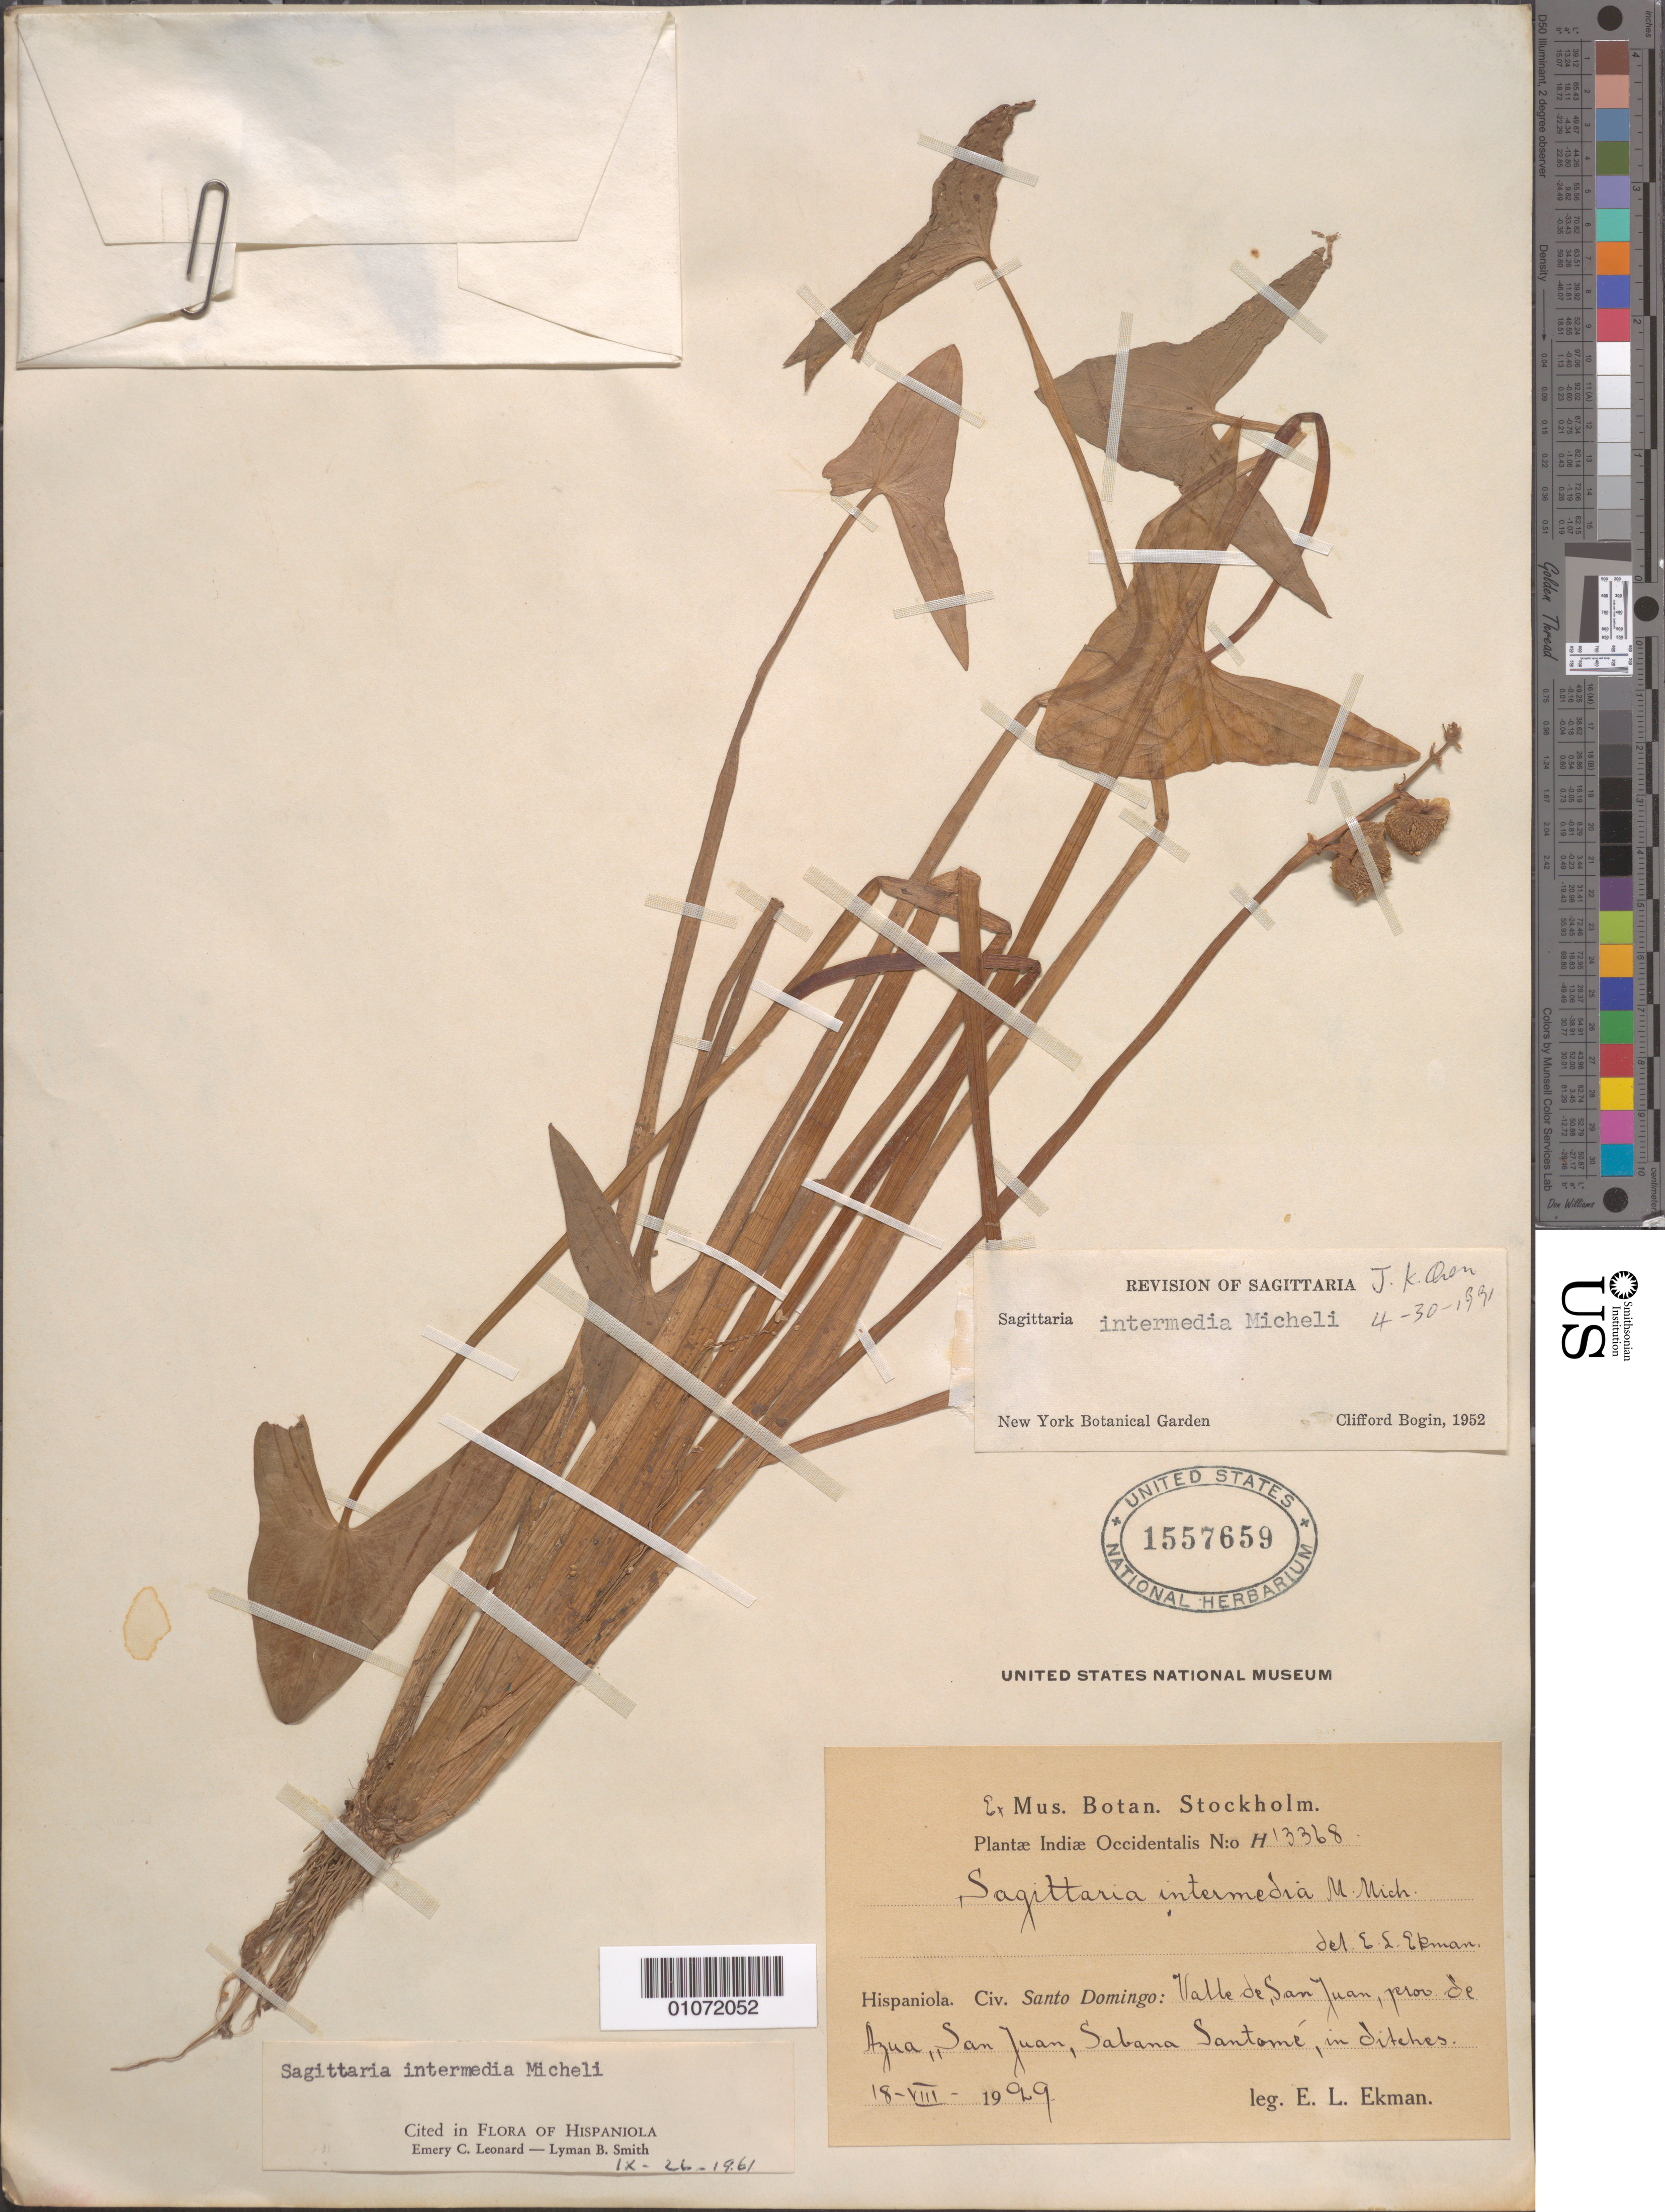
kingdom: Plantae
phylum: Tracheophyta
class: Liliopsida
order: Alismatales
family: Alismataceae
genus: Sagittaria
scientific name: Sagittaria intermedia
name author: Micheli in A. DC.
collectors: E. L. Ekman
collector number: H 13368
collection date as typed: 18 Aug 1929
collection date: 1929-08-18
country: Dominican Republic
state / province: Santo Domingo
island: Hispaniola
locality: Valle de San Juan, prov. de Agua, San Juan, Sahoma Santame, in ditches.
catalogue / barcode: US 1557659